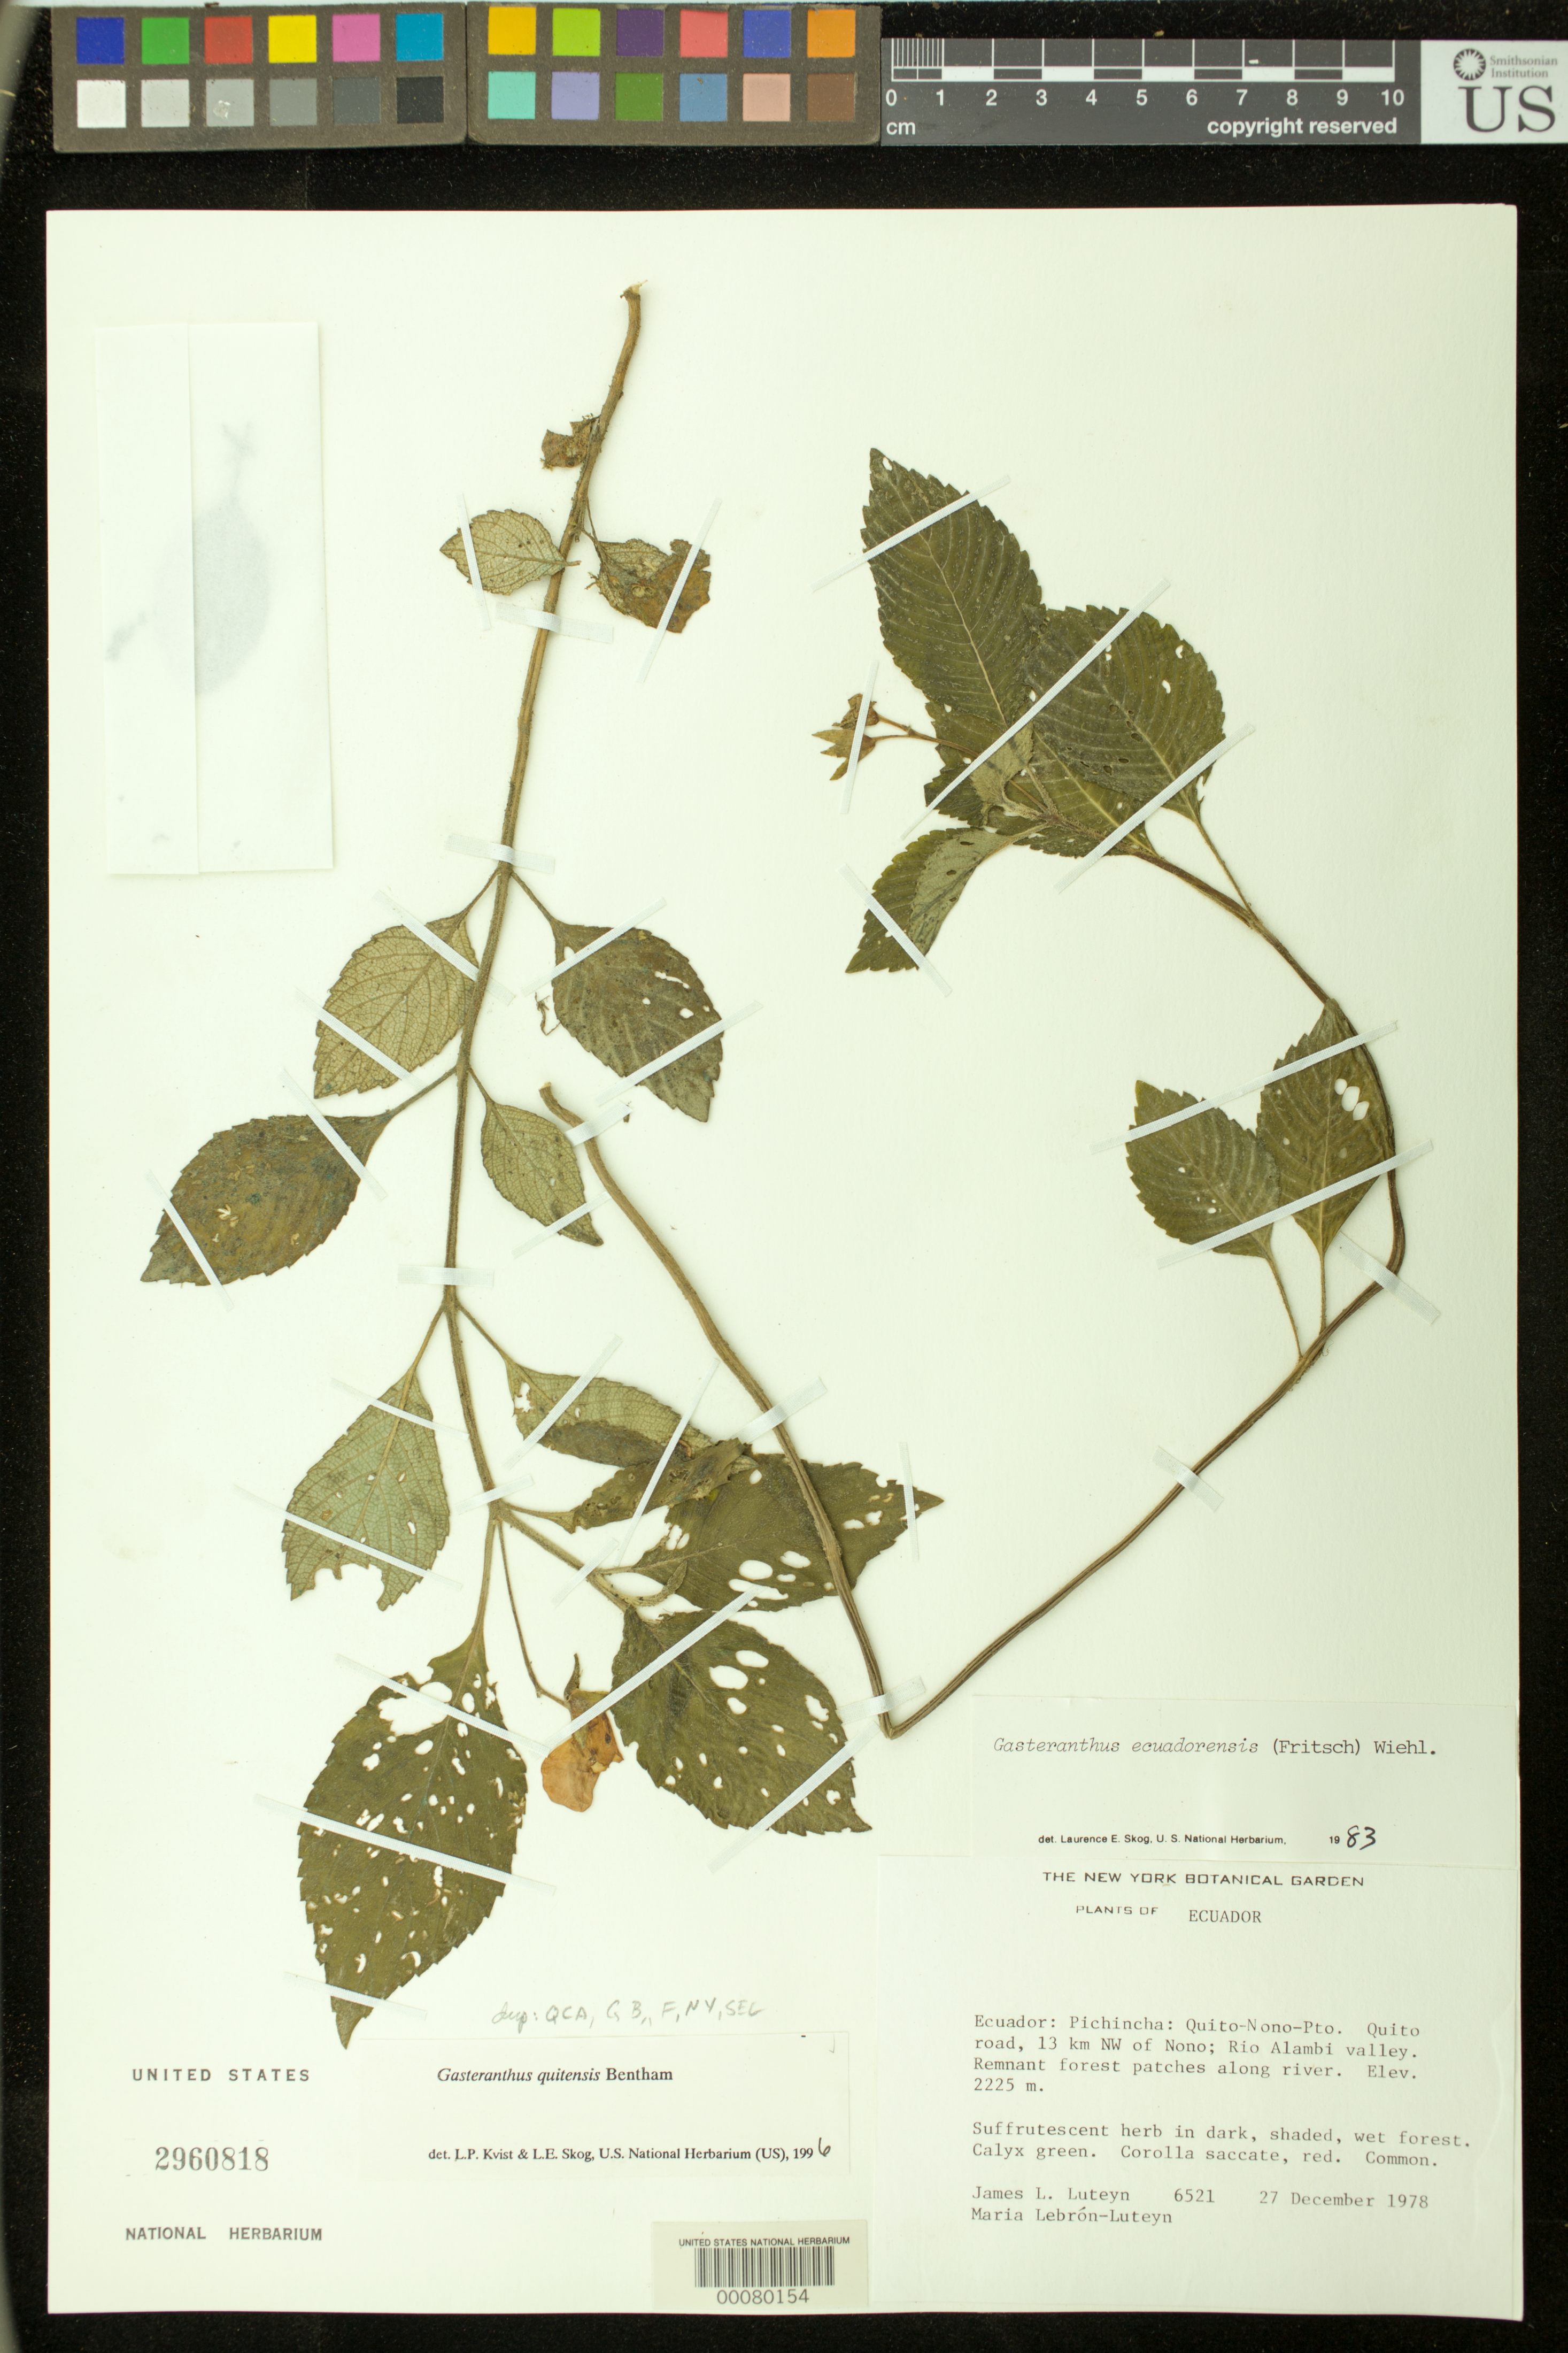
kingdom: Plantae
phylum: Tracheophyta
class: Magnoliopsida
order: Lamiales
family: Gesneriaceae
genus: Gasteranthus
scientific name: Gasteranthus quitensis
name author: Benth.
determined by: Skog, Laurence E.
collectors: J. L. Luteyn & M. L. Lebrón-Luteyn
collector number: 6521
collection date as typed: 27 Dec 1978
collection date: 1978-12-27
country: Ecuador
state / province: Pichincha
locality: Quito - Nono - Pto. Quito road, 13 km NW of Nono; Rio Alambi valley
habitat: Remnant forest patches along river; in dark, shaded, wet forest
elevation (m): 2225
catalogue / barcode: US 2960818